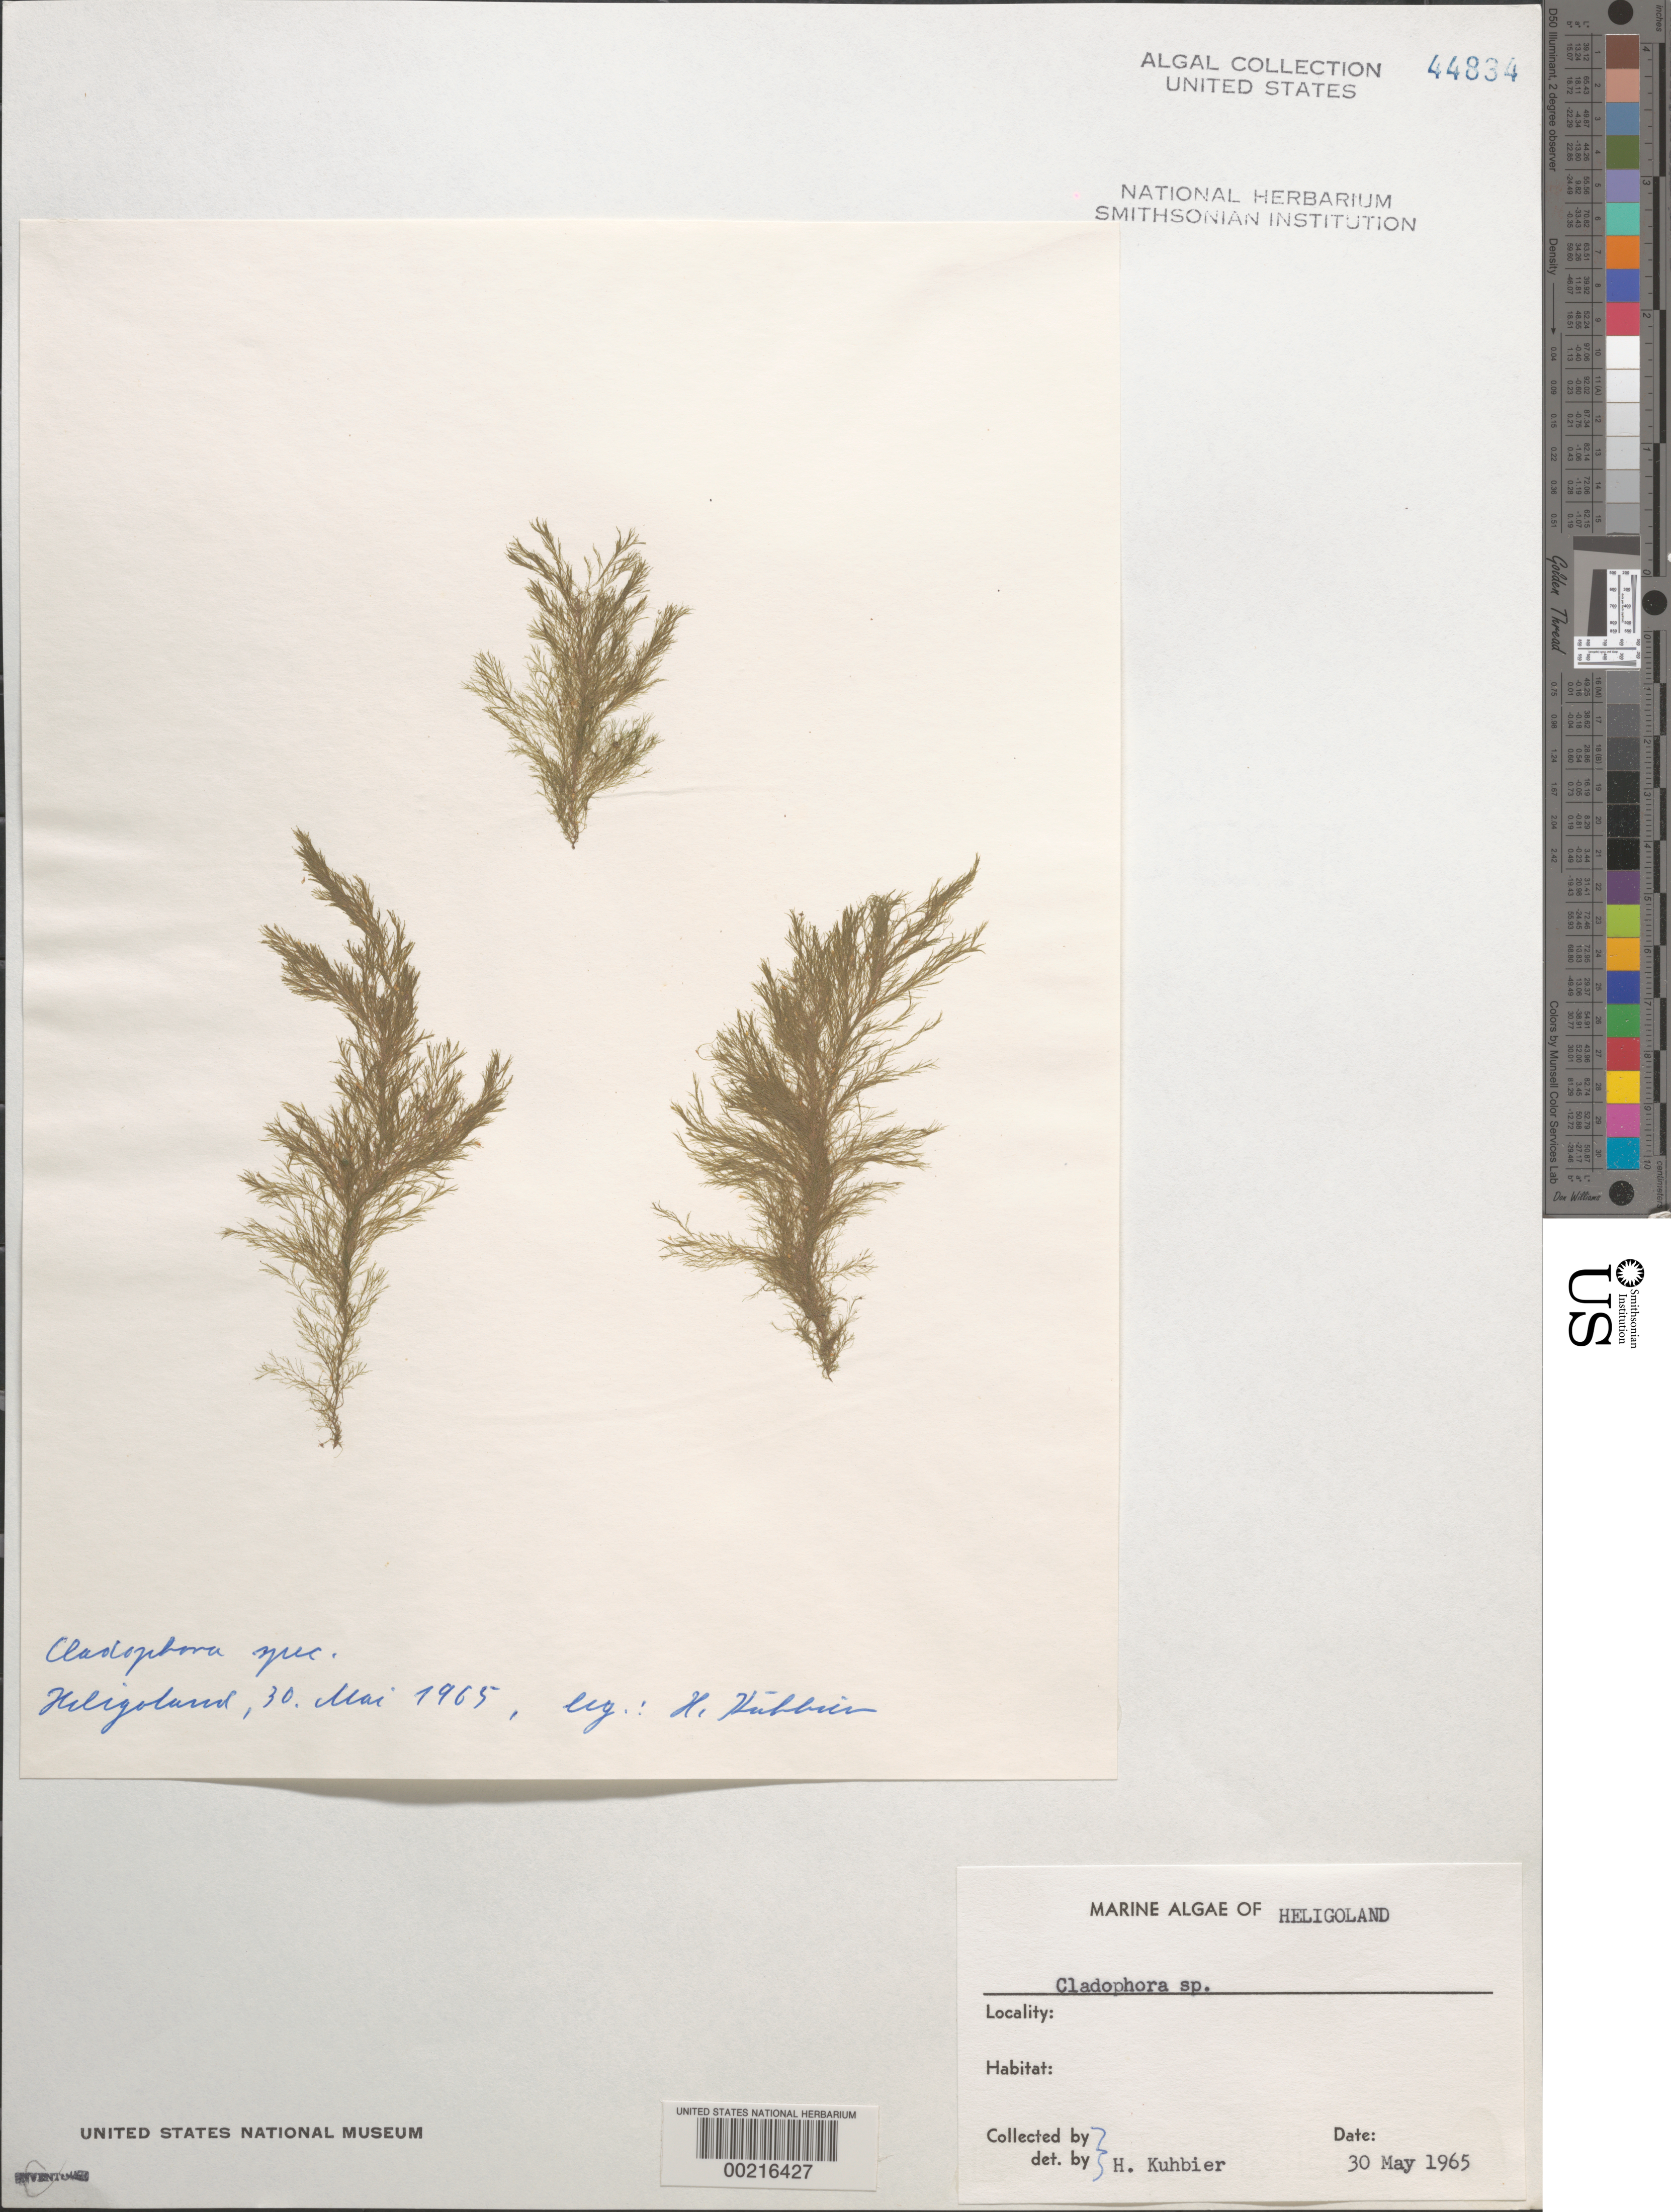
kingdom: Plantae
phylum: Chlorophyta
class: Ulvophyceae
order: Cladophorales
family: Cladophoraceae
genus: Cladophora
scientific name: Cladophora sp.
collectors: H. Kuhbier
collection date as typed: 30 May 1965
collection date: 1965-05-30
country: Germany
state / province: Schleswig-Holstein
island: Helgoland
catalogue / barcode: US 44834